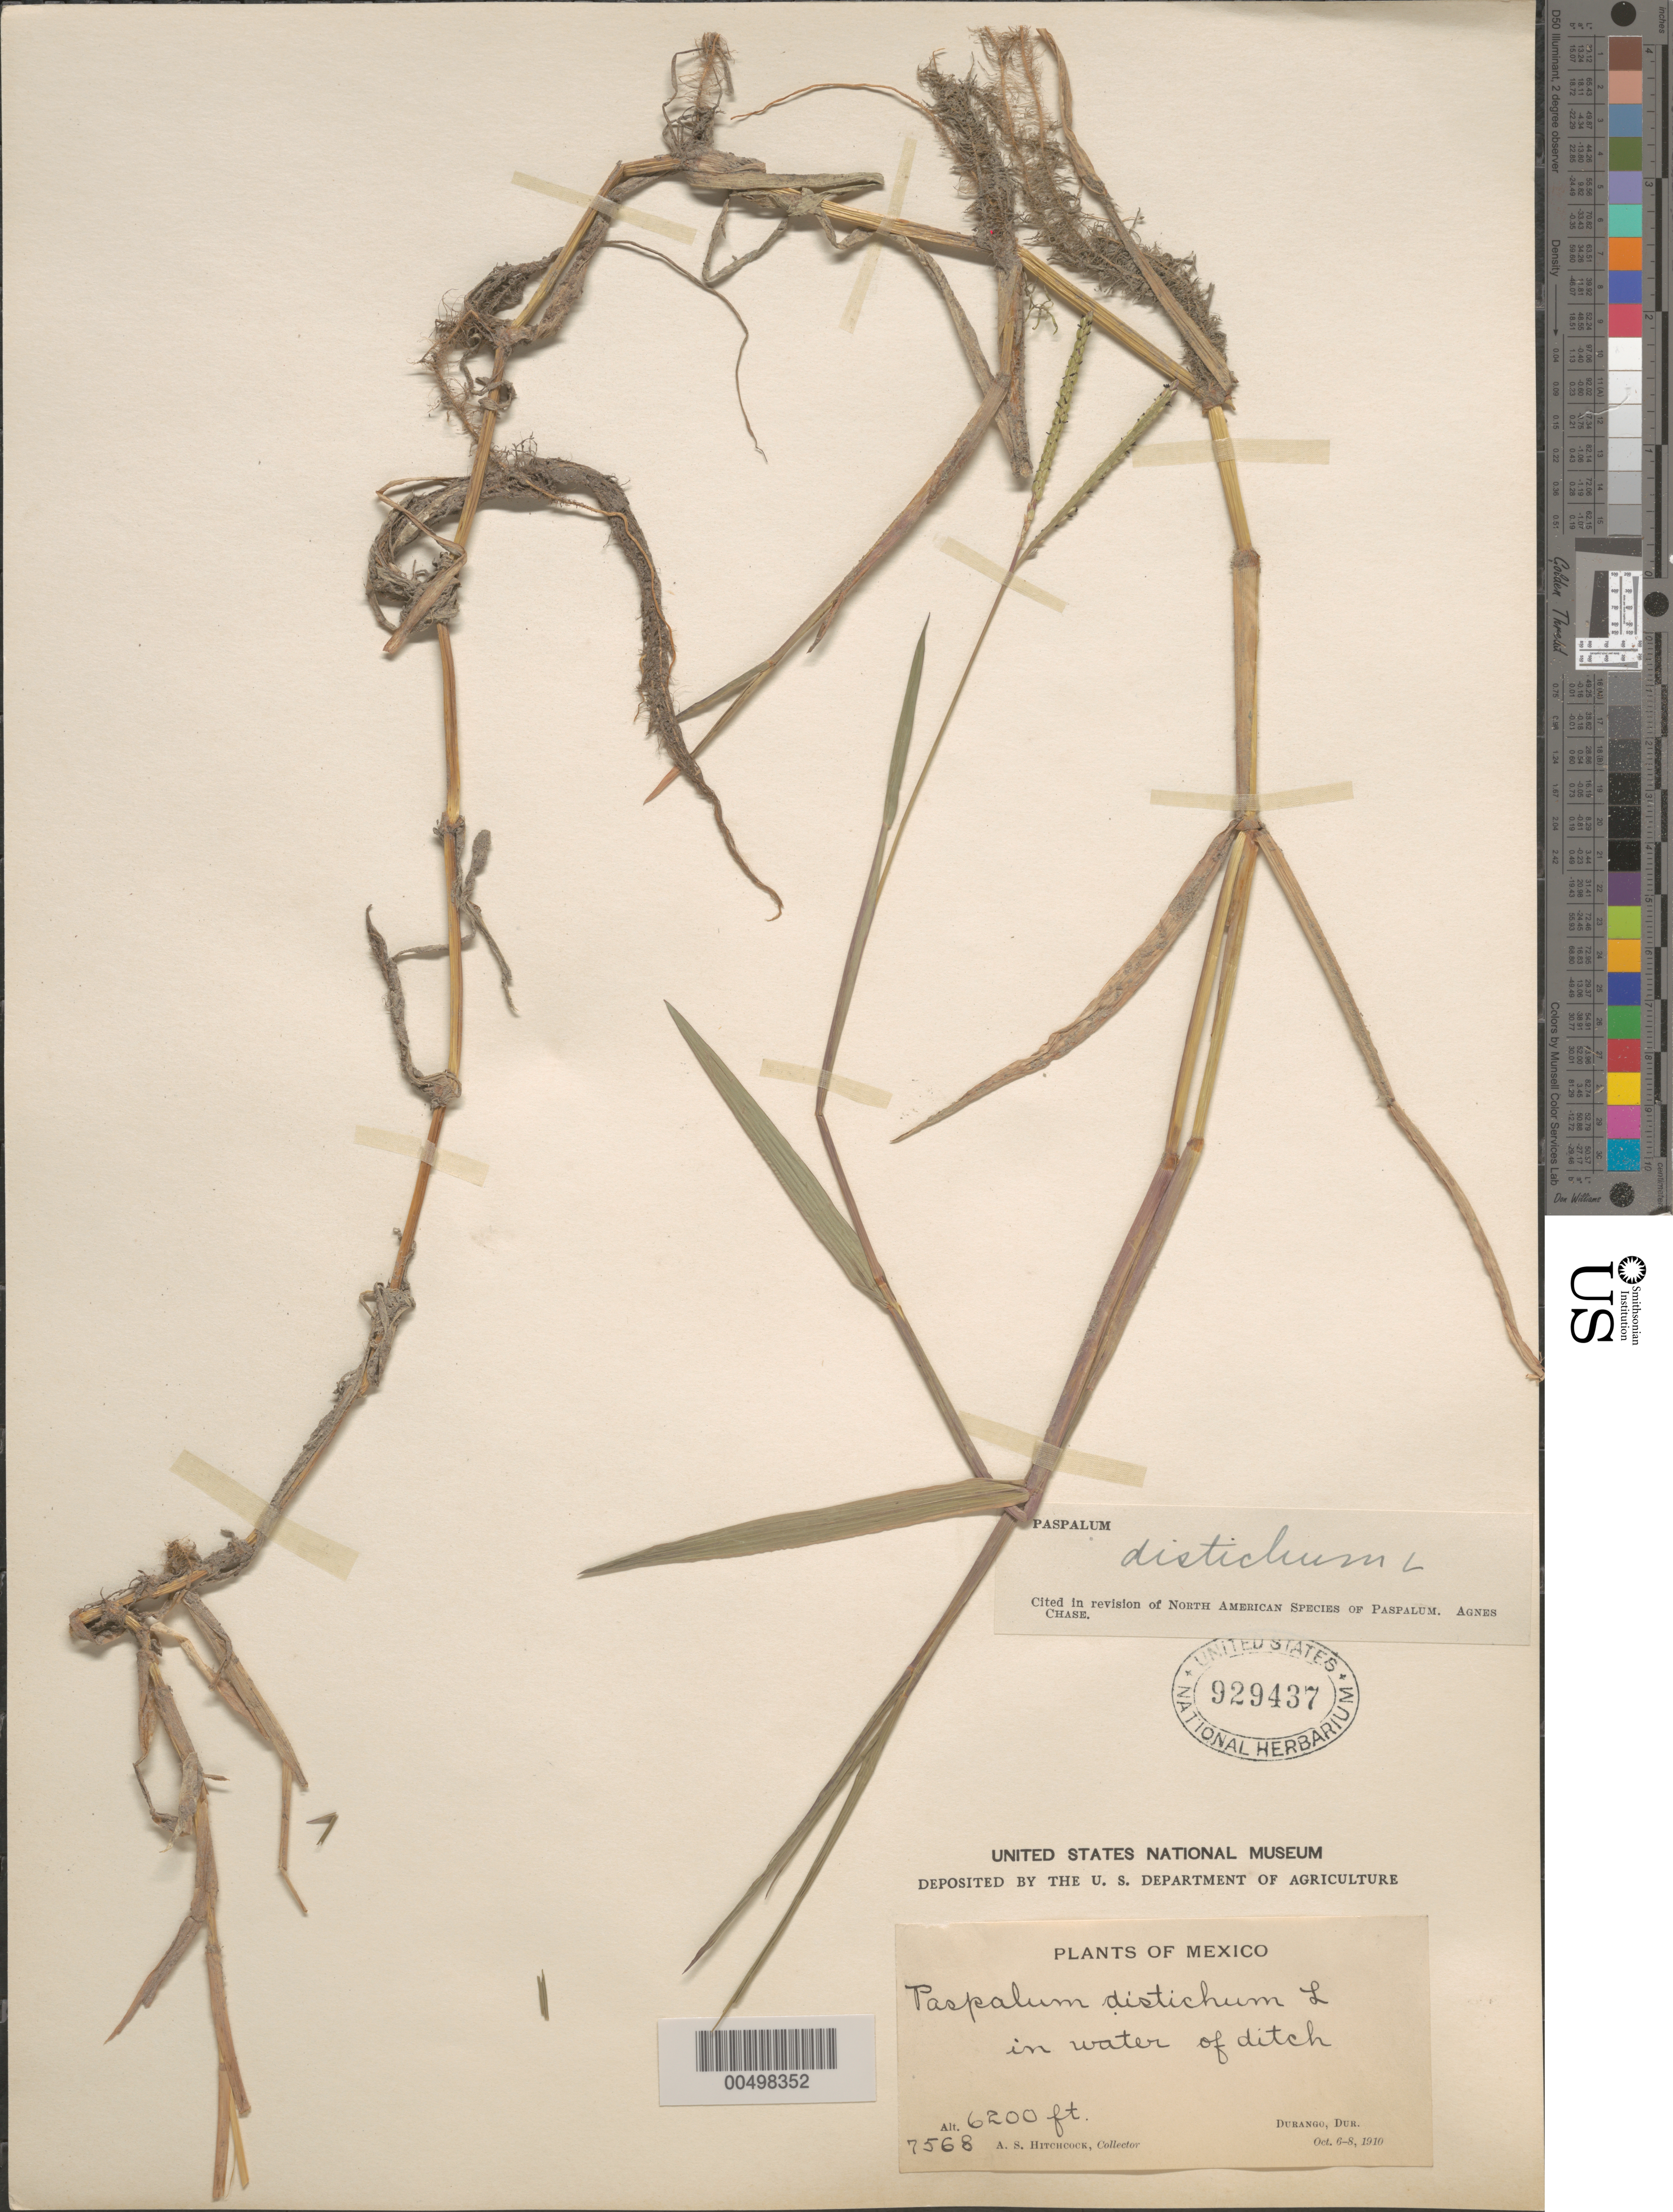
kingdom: Plantae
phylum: Tracheophyta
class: Liliopsida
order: Poales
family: Poaceae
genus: Paspalum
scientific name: Paspalum paspaloides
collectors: A. S. Hitchcock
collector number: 7568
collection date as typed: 6 Oct 1910 to 8 Oct 1910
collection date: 1910-10-06/1910-10-08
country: Mexico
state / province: Durango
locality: Durango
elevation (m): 1890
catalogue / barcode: US 929437